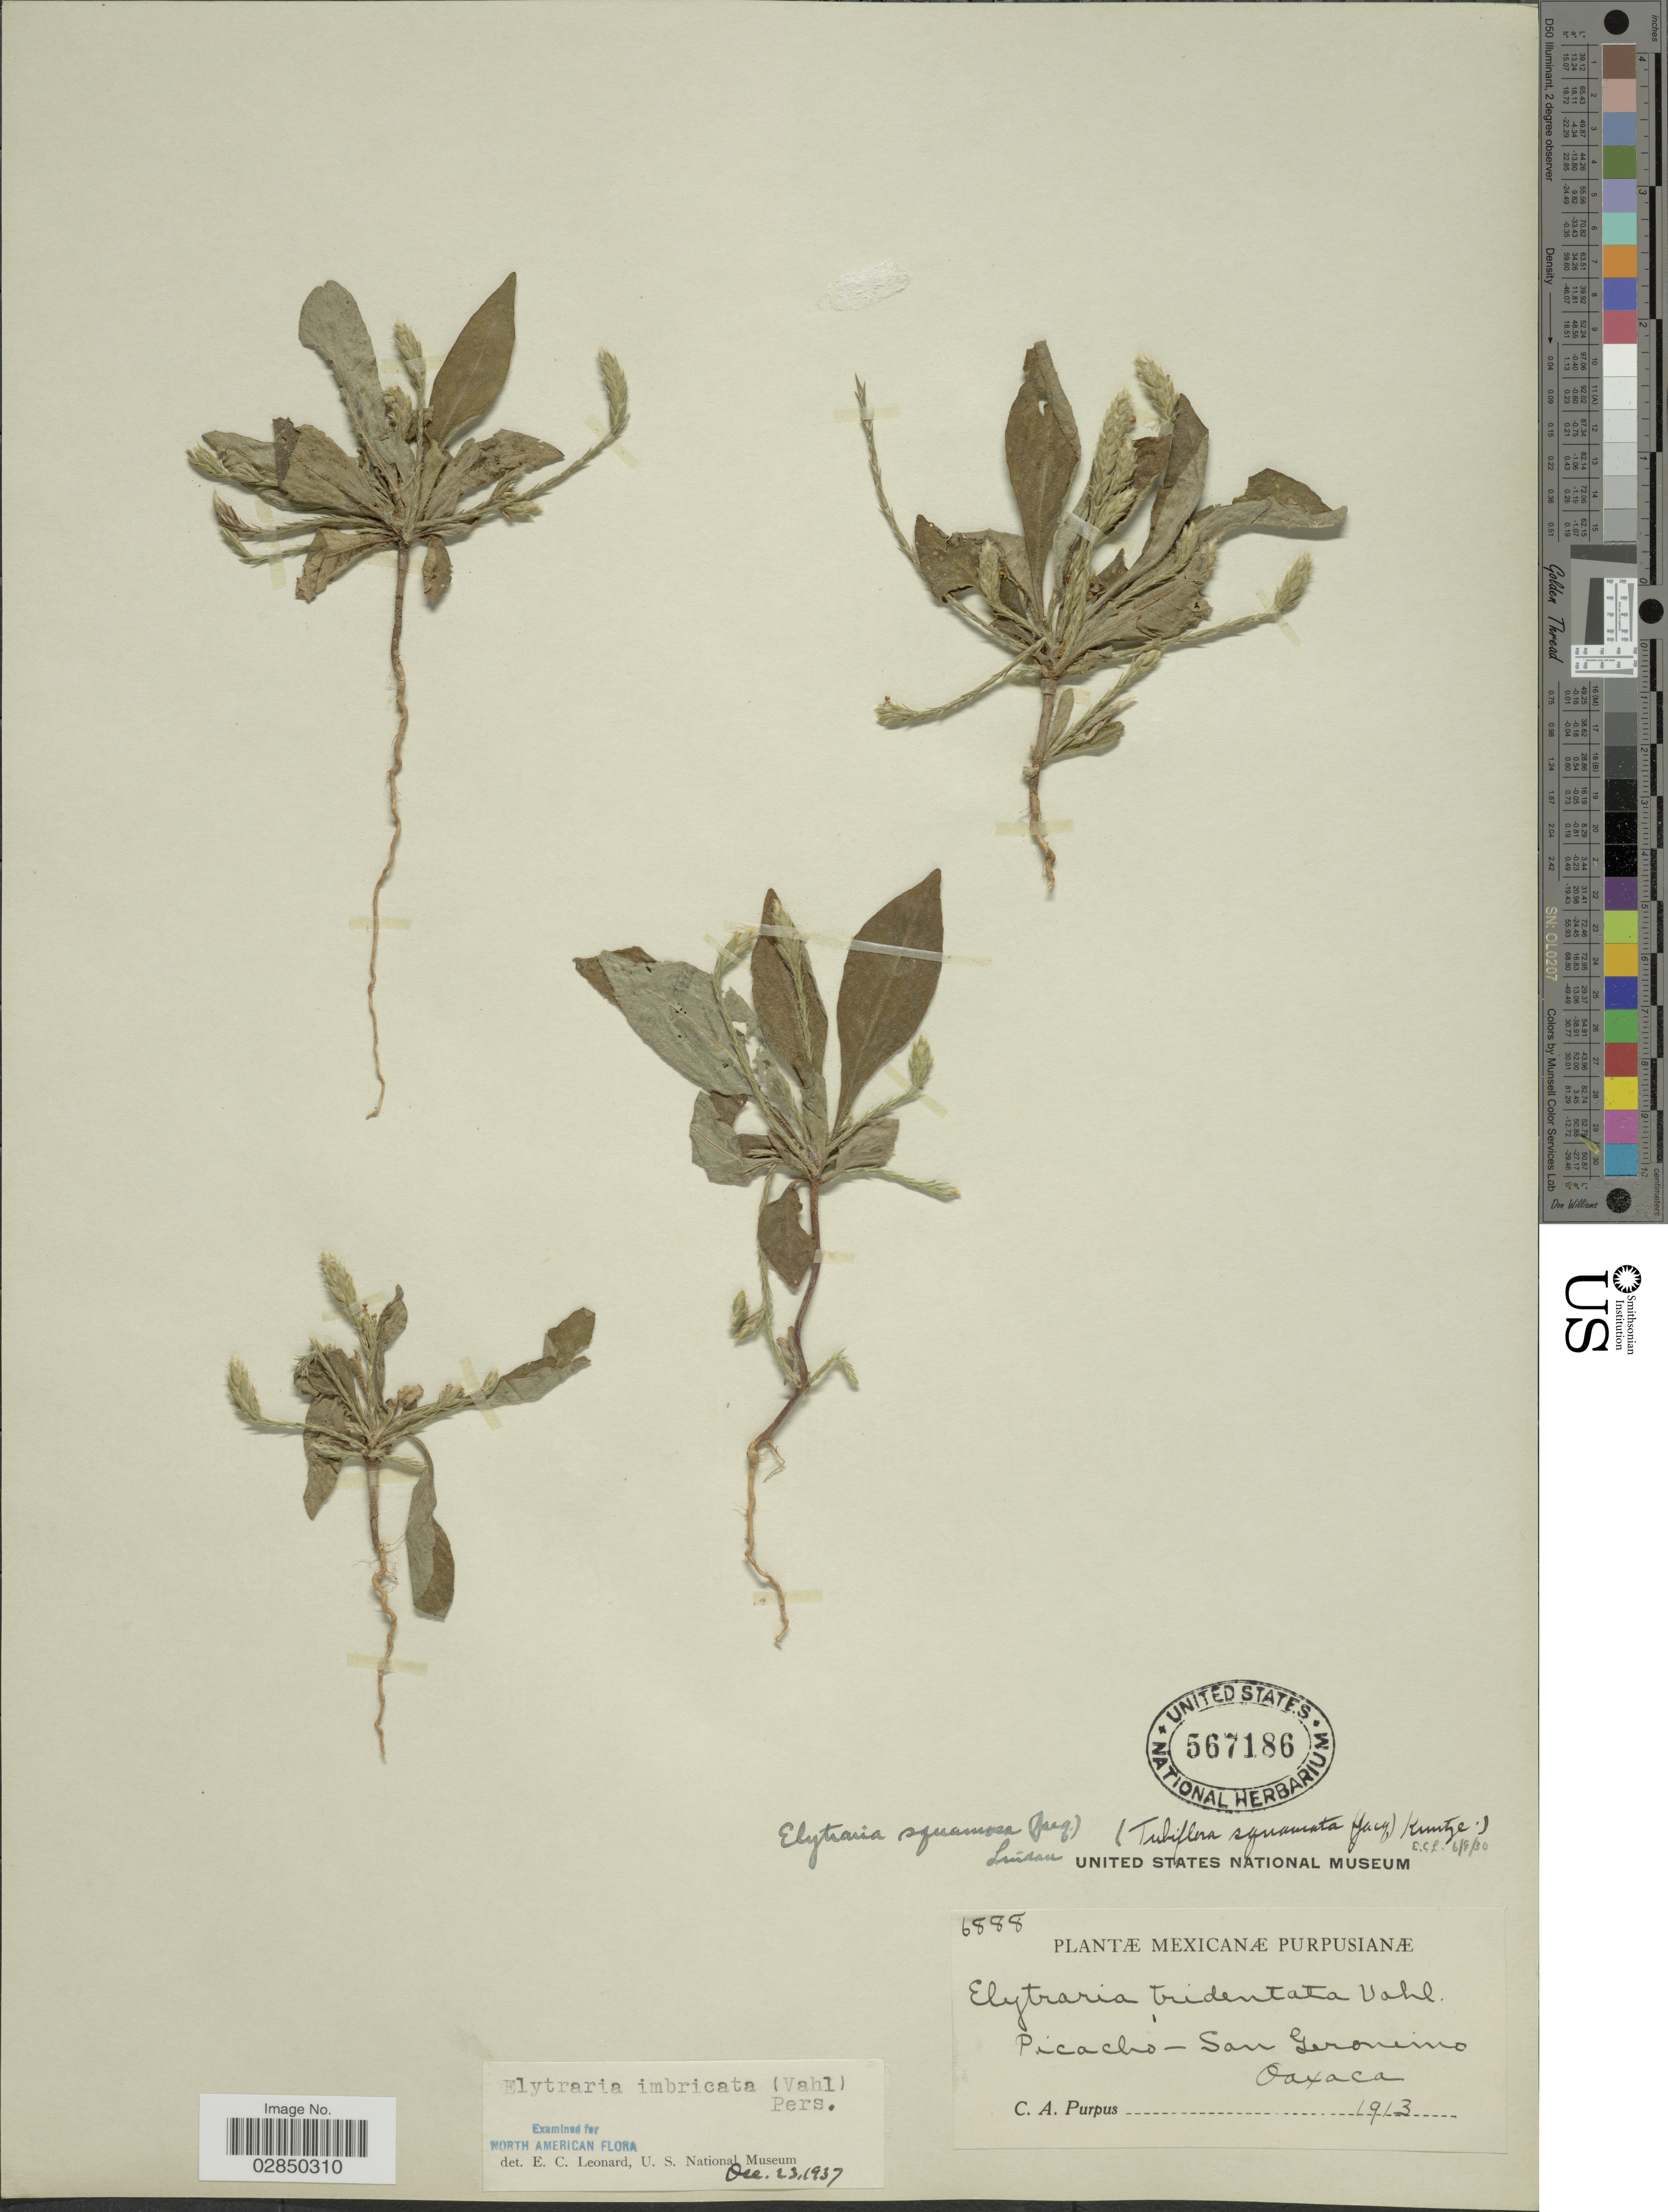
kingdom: Plantae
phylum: Tracheophyta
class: Magnoliopsida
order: Lamiales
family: Acanthaceae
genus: Elytraria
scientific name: Elytraria imbricata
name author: (Vahl) Pers.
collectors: C. A. Purpus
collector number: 6888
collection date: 1913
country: Mexico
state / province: Oaxaca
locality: Picacho-San Geronimo.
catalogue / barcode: US 567186